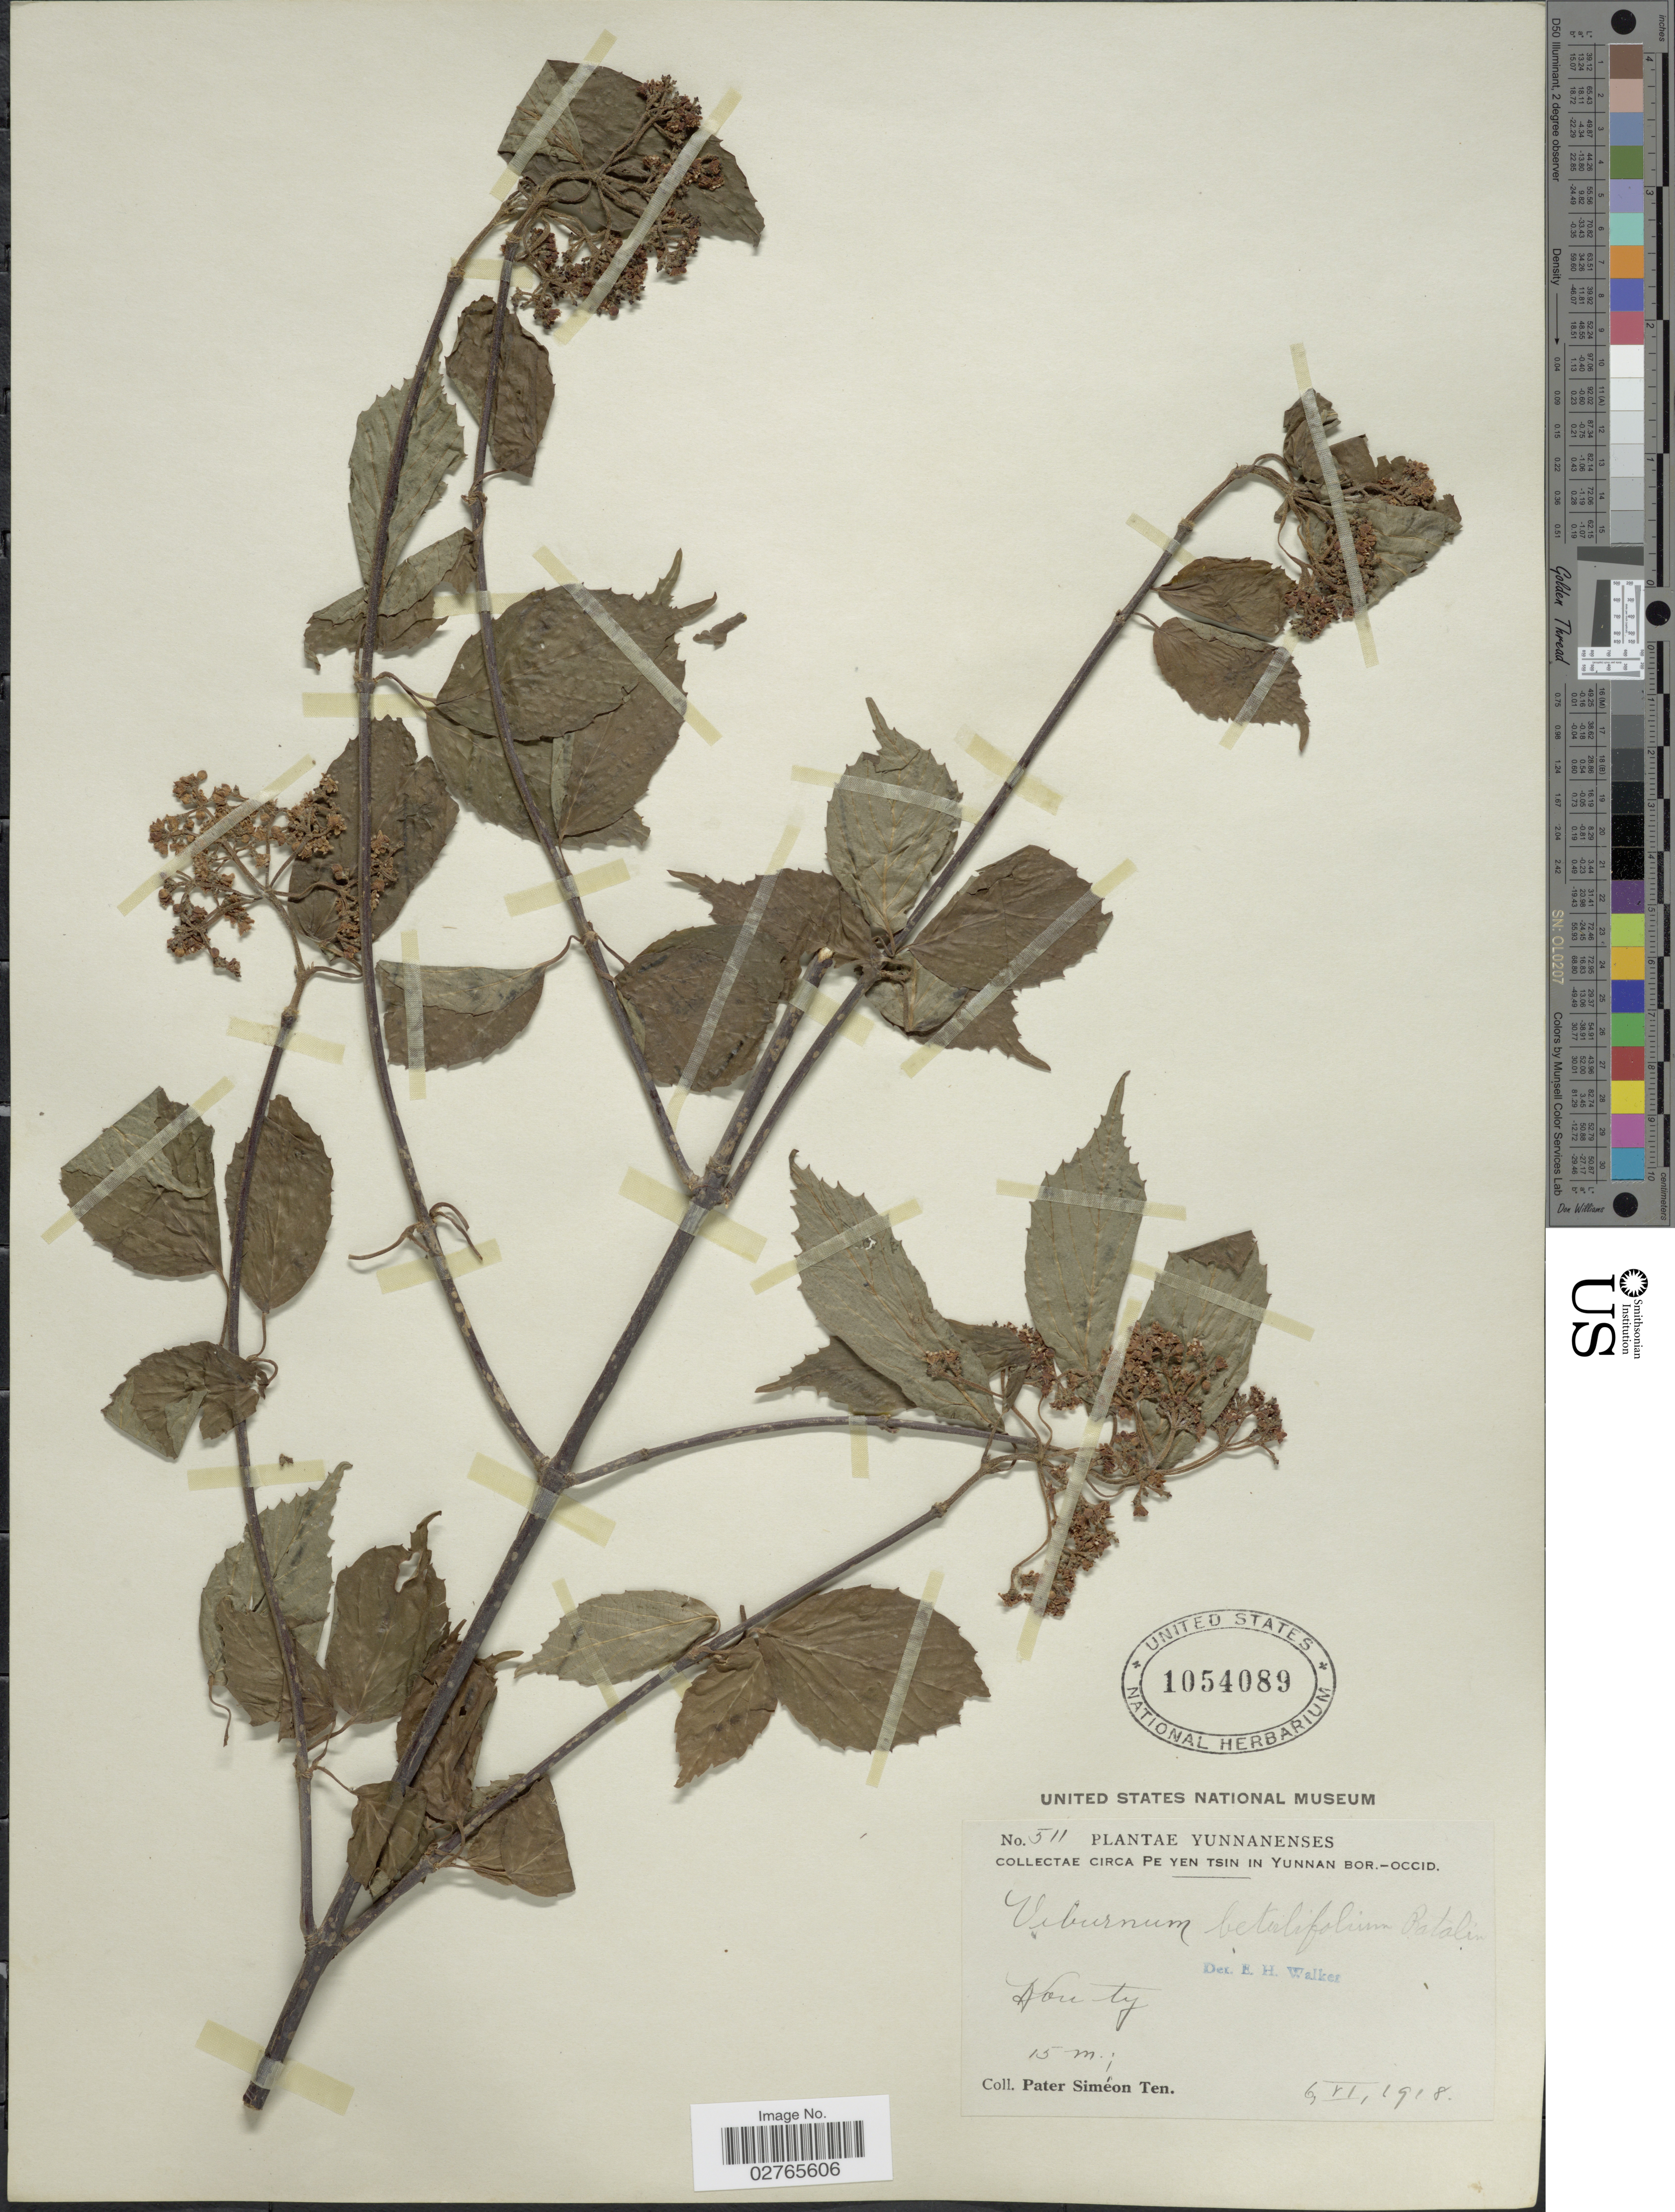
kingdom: Plantae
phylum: Tracheophyta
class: Magnoliopsida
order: Dipsacales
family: Viburnaceae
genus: Viburnum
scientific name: Viburnum betulifolium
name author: Batalin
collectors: P. S. Ten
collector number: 511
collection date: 1918-06-06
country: China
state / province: Yunnan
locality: Yunnanenses, circa Pe Yen Tsin in Yunnan Bor.-Occid. Kouty [interpreted].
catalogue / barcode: US 1054089